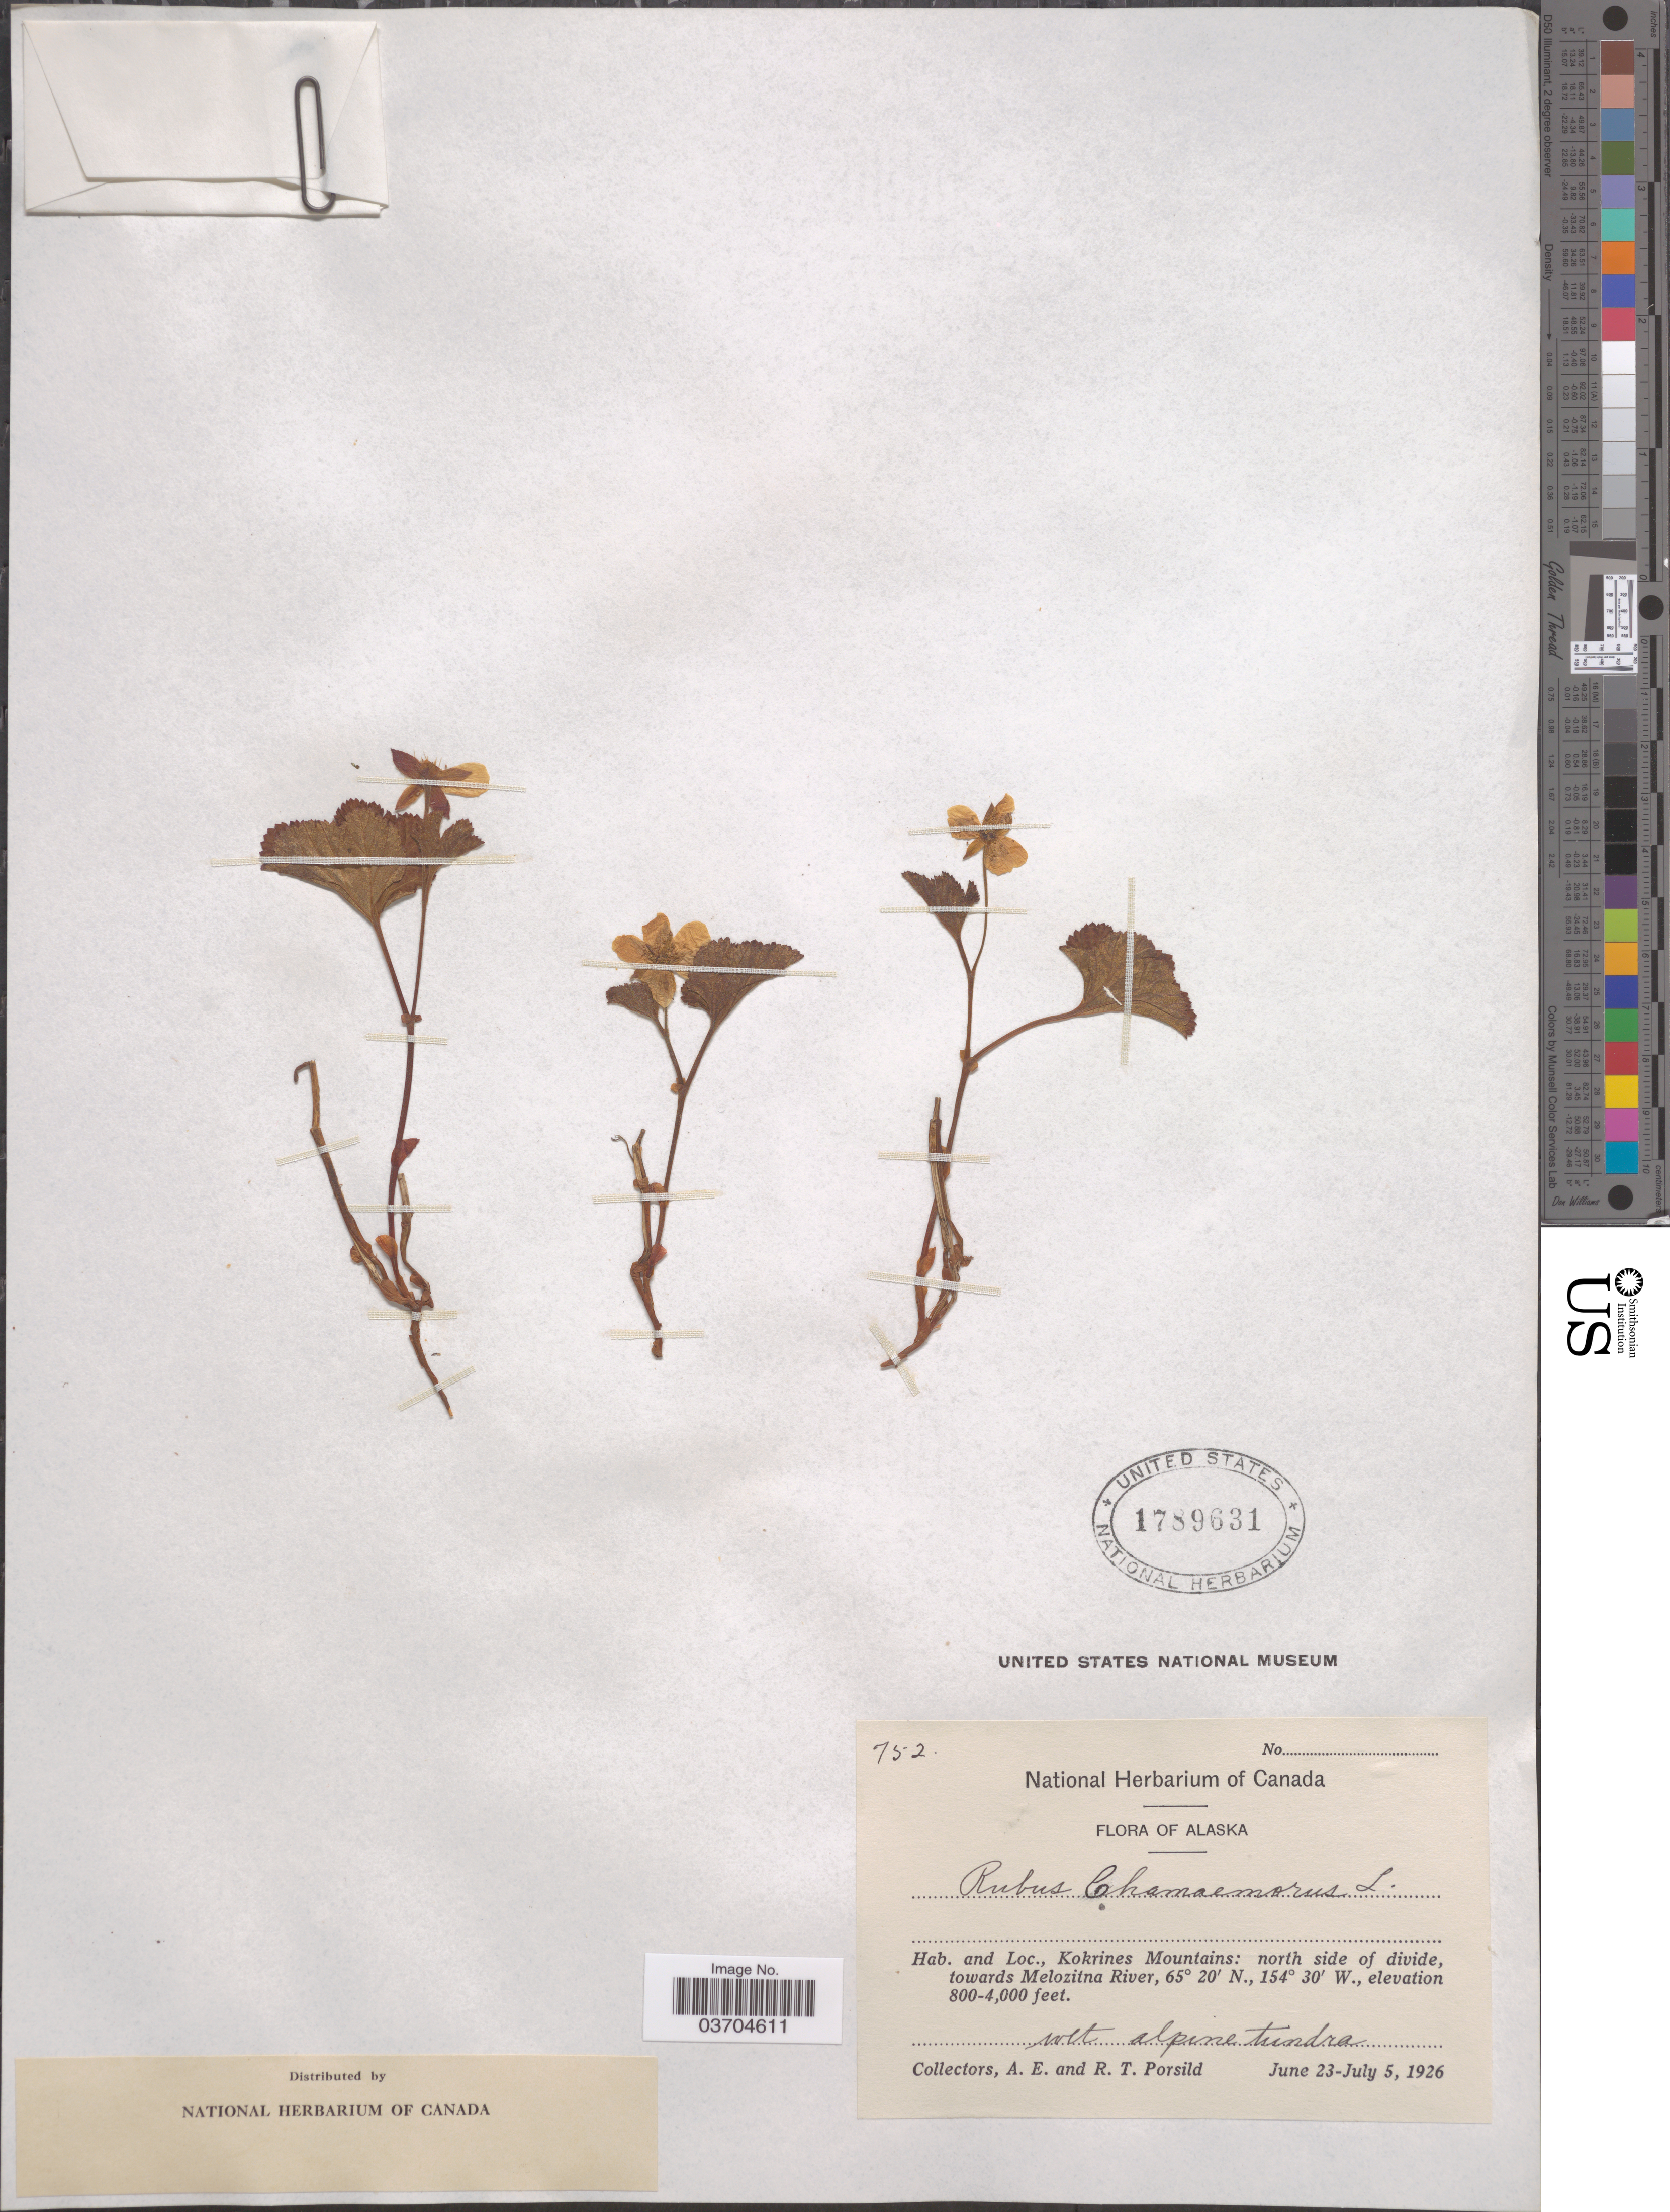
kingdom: Plantae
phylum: Tracheophyta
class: Magnoliopsida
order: Rosales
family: Rosaceae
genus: Rubus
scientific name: Rubus chamaemorus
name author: L.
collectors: A. E. Porsild & R. T. Porsild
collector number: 752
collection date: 1926-06-23/1926-07-05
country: United States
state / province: Alaska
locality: Kokrines Mountains: north side of divide, towards Melozitna River.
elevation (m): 244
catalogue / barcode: US 1789631